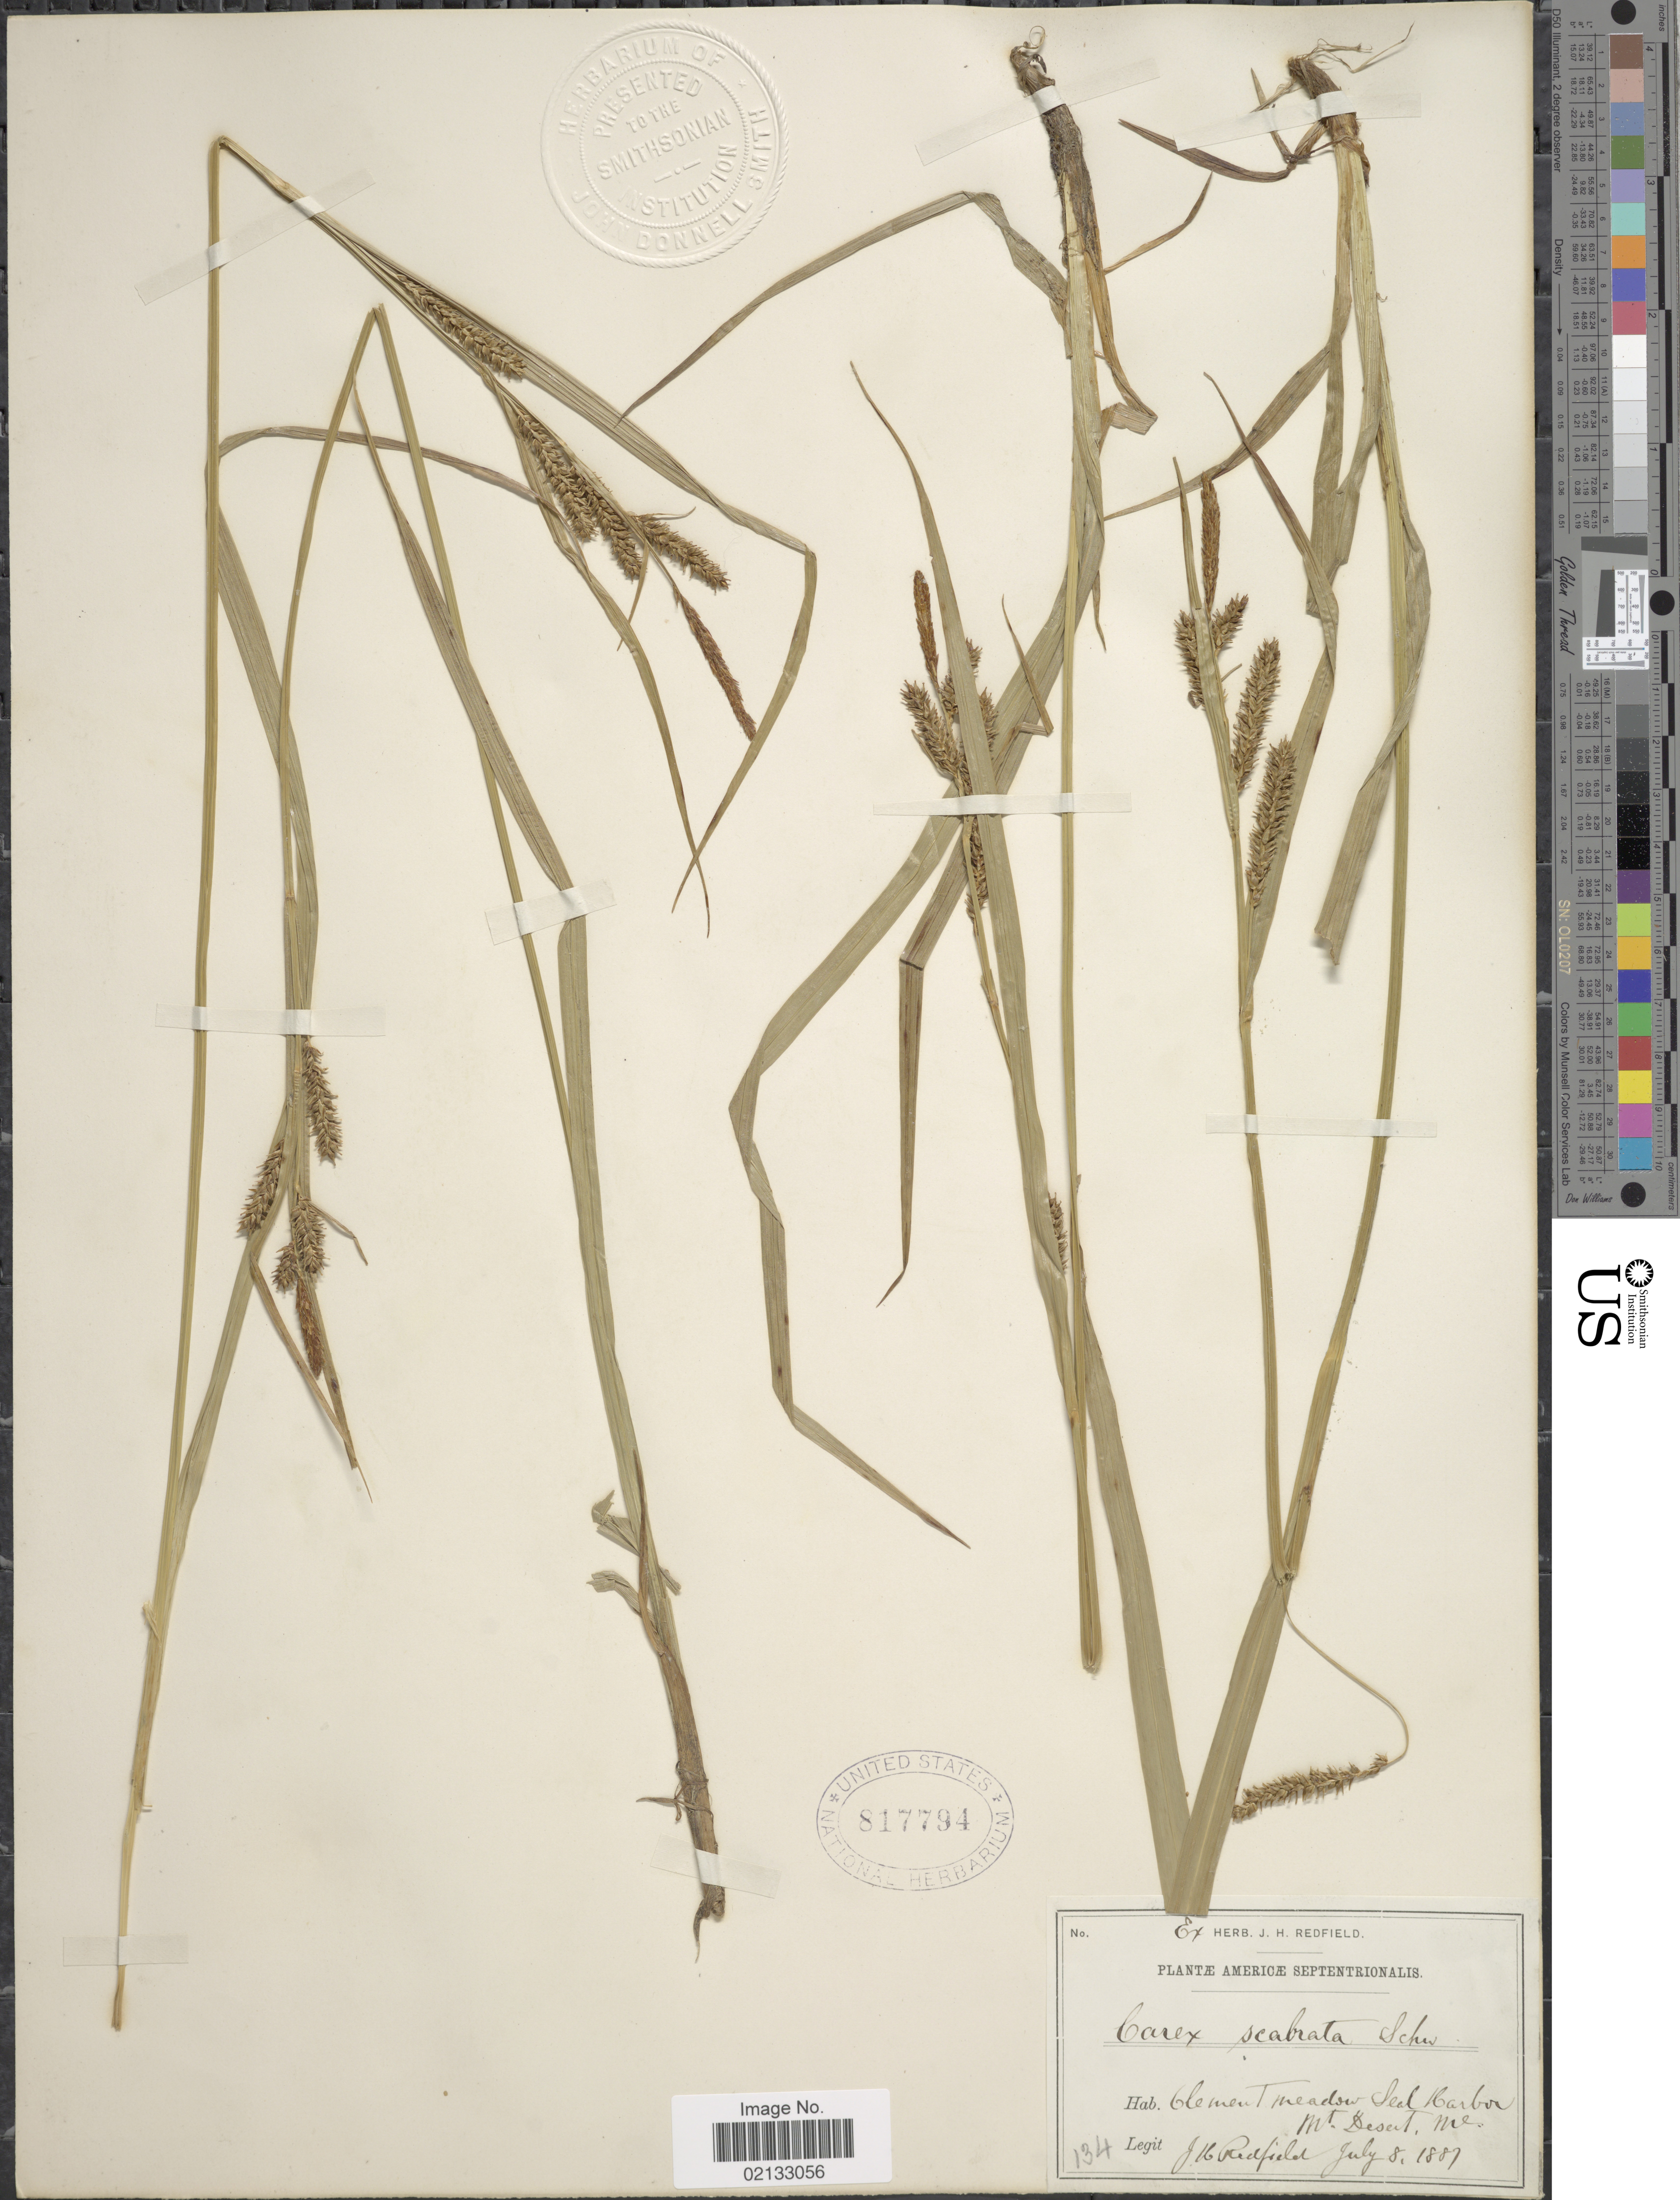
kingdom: Plantae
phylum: Tracheophyta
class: Liliopsida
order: Poales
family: Cyperaceae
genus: Carex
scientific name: Carex scabrata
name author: Schwein.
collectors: J. Redfield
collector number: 134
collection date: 1887-07-08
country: United States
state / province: Maine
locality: Americae Septentrionalis. Clement Meadow Seal Harbor Mt. Desert, Me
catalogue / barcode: US 817794